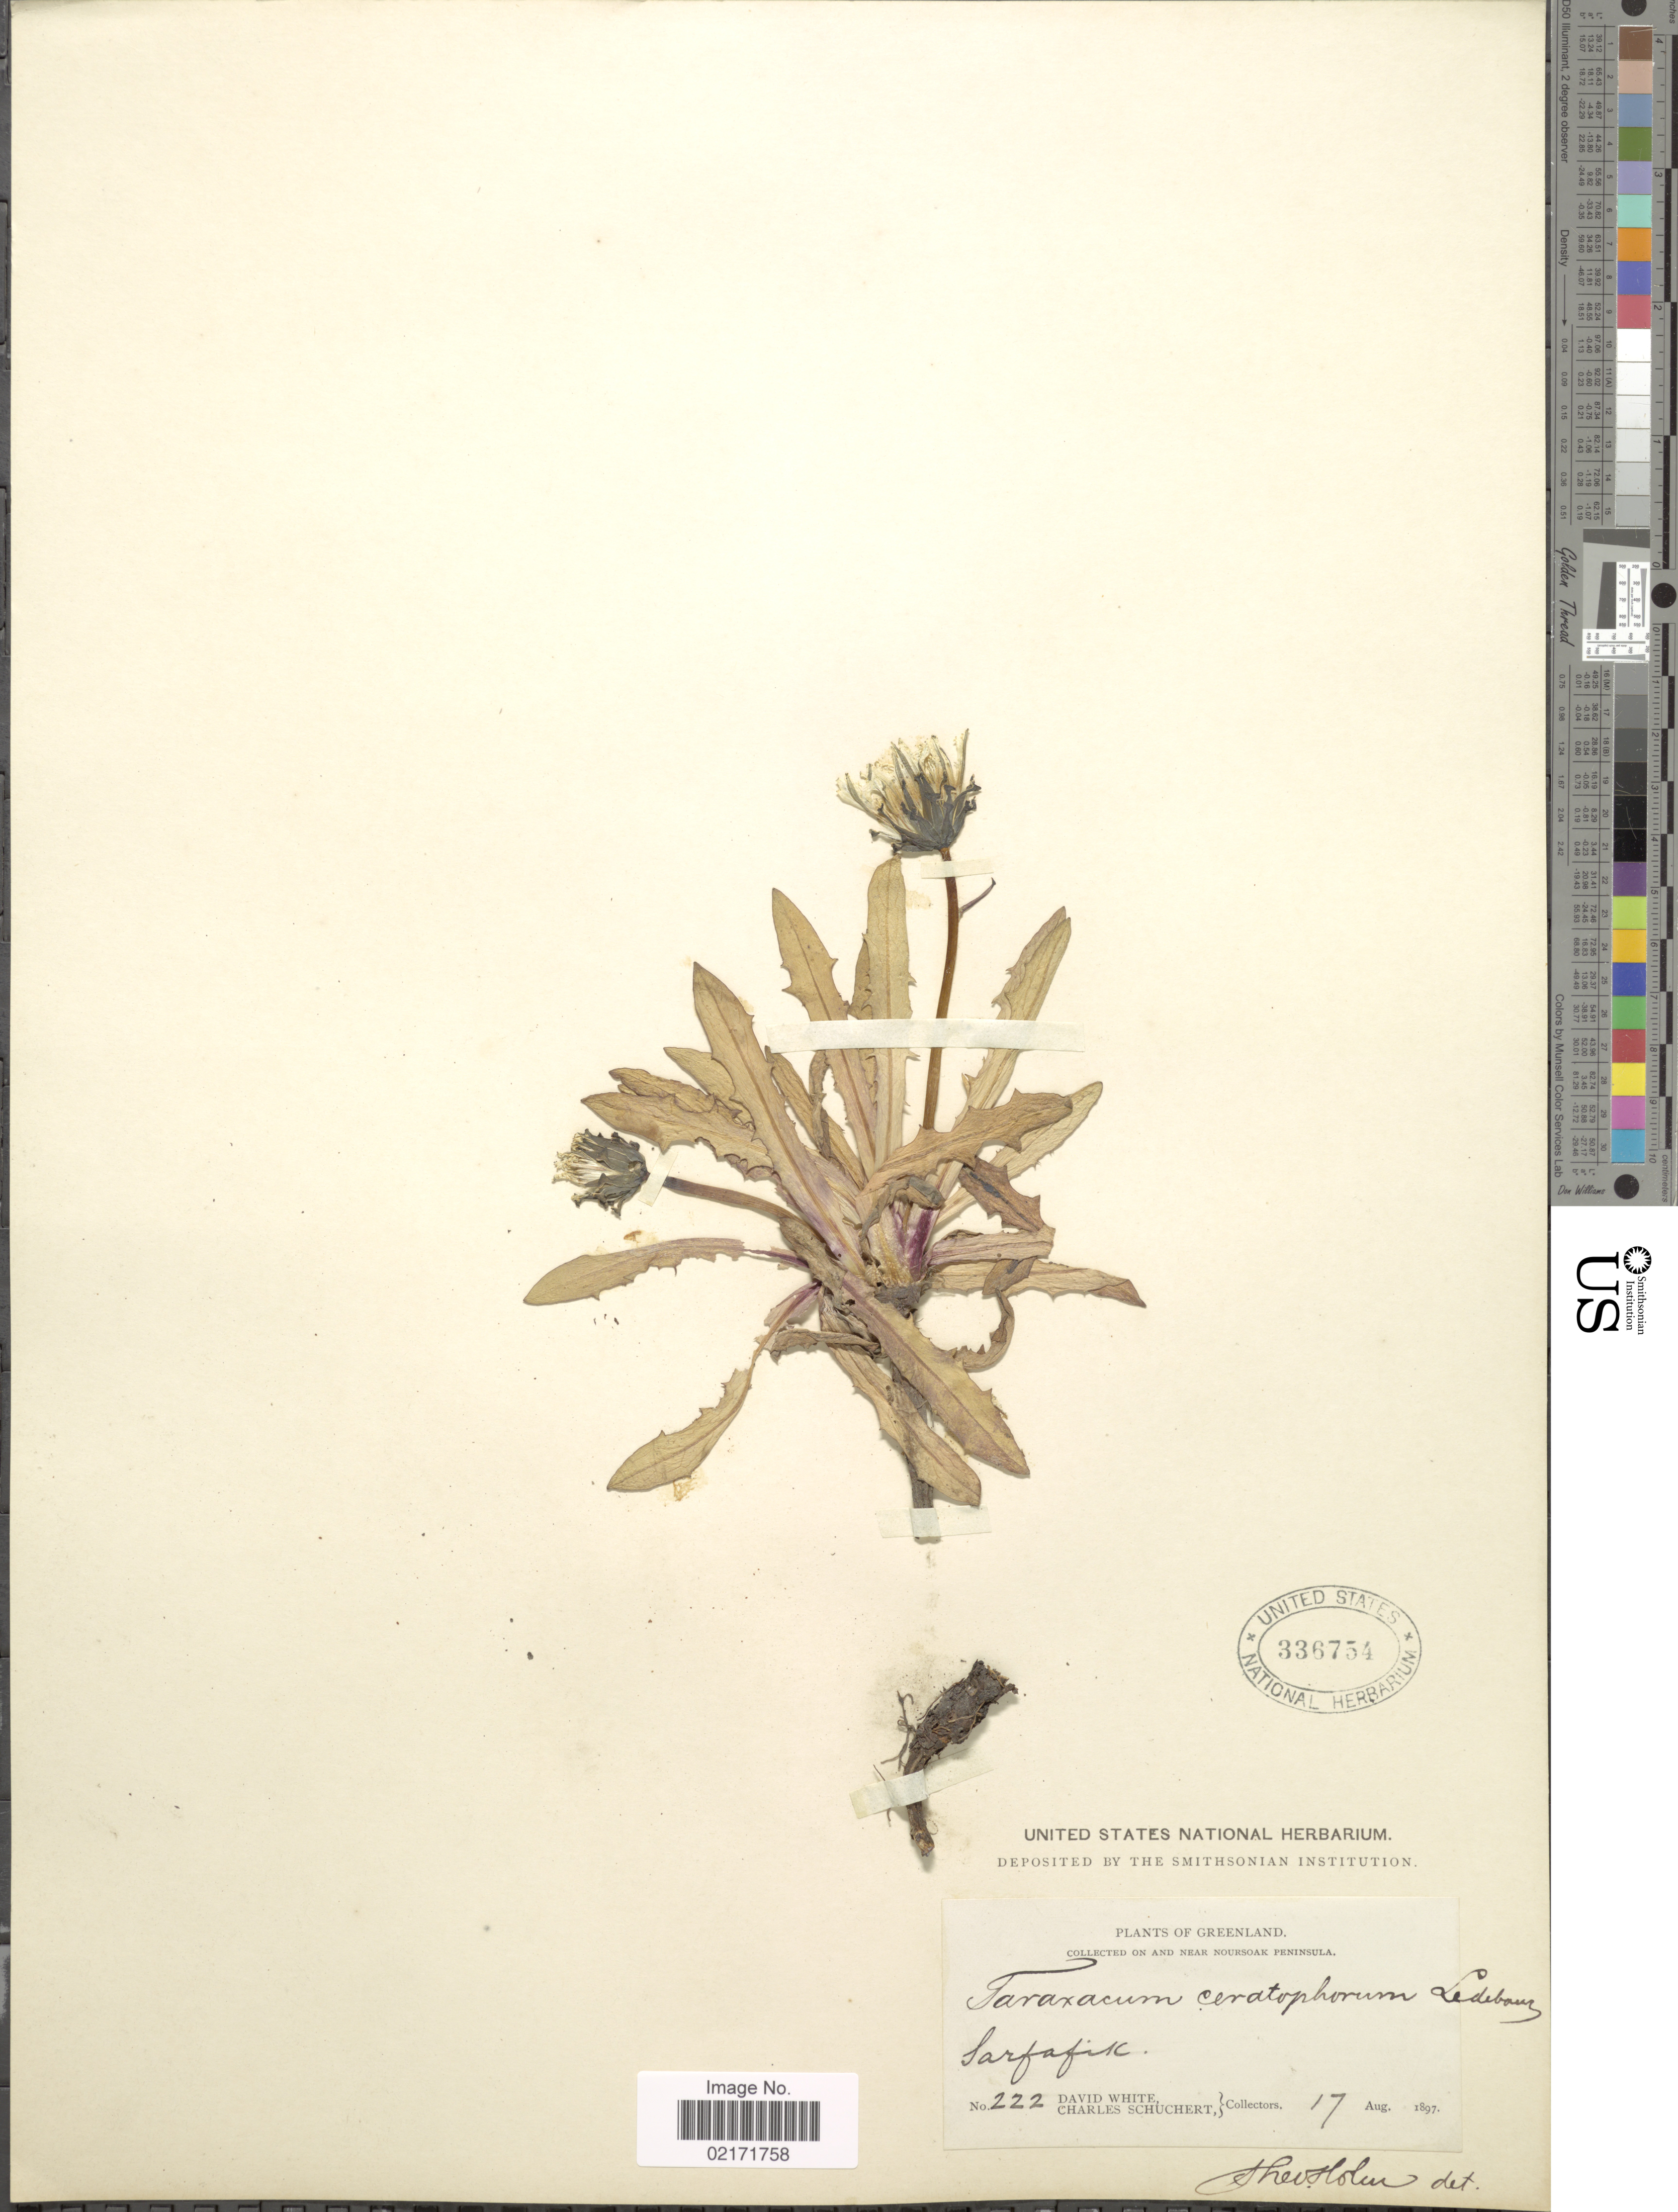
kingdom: Plantae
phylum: Tracheophyta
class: Magnoliopsida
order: Asterales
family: Asteraceae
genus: Taraxacum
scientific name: Taraxacum ceratophorum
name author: (Ledeb.) DC.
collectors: D. White & C. Schuchert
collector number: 222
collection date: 1897-08-17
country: Greenland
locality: On and near Noursoak Peninsula. Sarfafik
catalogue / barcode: US 336754